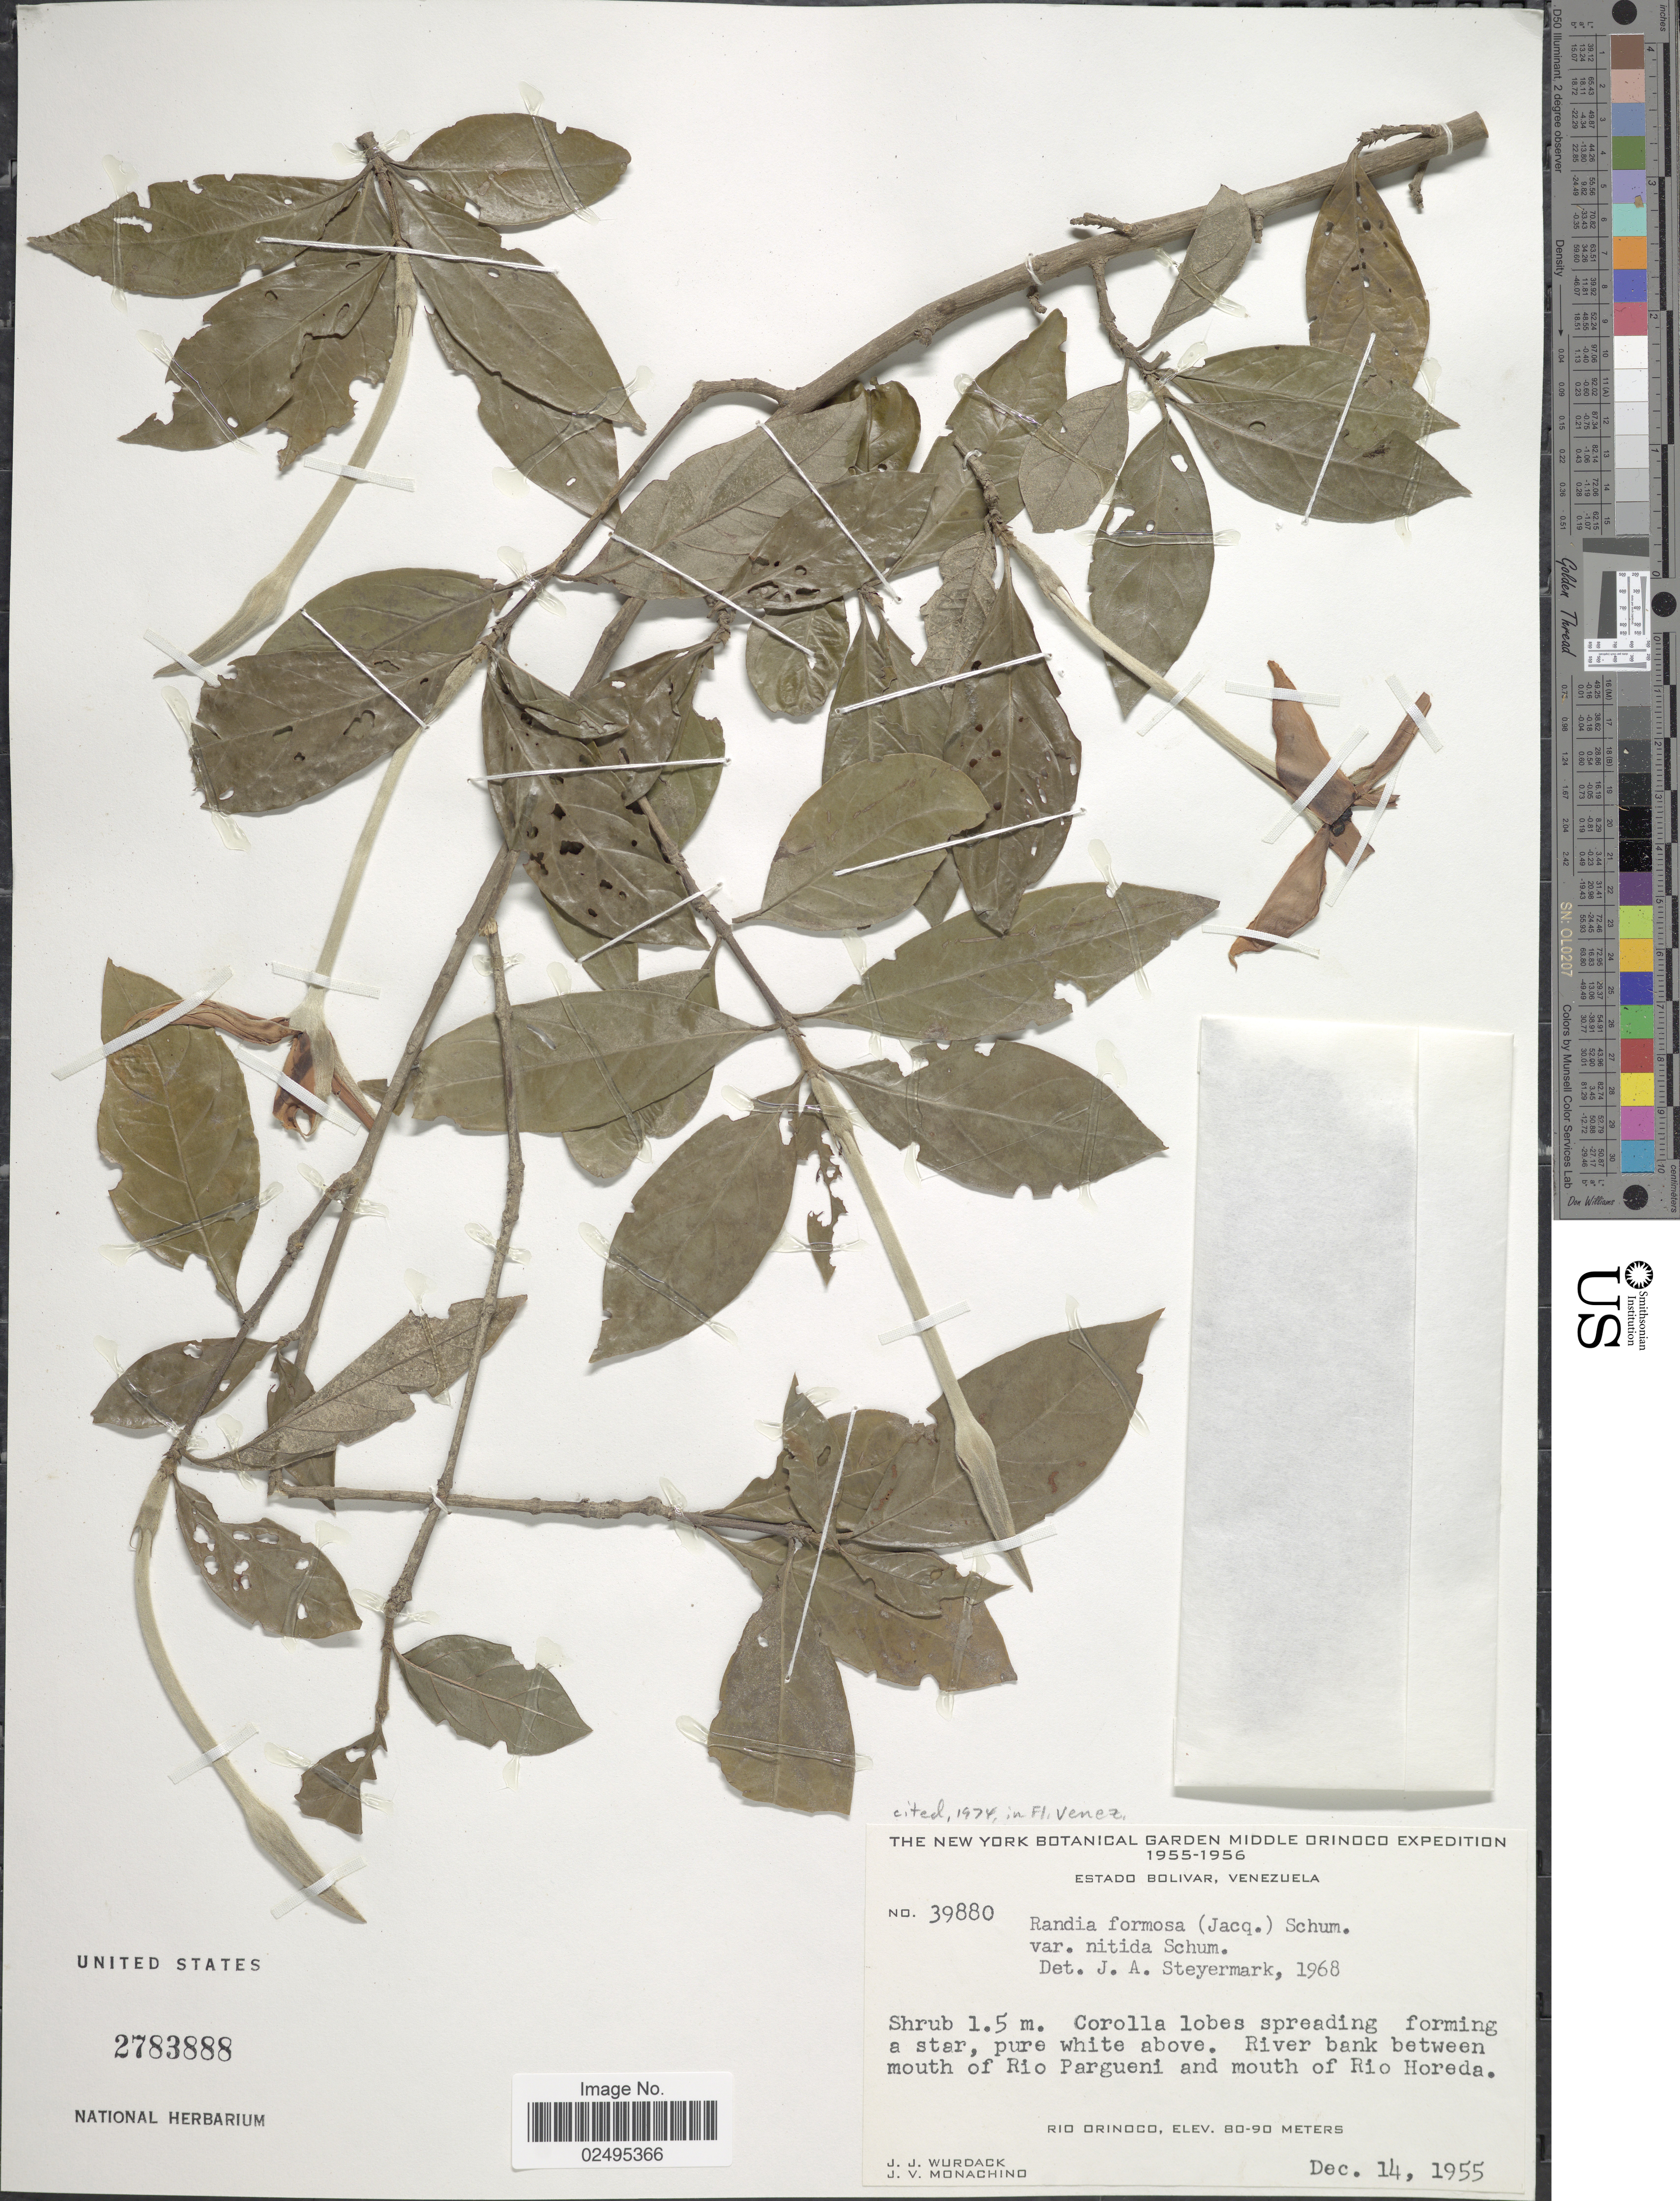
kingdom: Plantae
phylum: Tracheophyta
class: Magnoliopsida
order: Gentianales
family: Rubiaceae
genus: Rosenbergiodendron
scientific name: Rosenbergiodendron formosum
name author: (Jacq.) Fagerl.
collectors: J. J. Wurdack & J. V. Monachino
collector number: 39880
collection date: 1955-12-14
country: Venezuela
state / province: Bolivar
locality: River bank between mouth of Rio Pargueni and mouth of Rio Horeda, Rio Orinoco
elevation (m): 80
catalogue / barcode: US 2783888